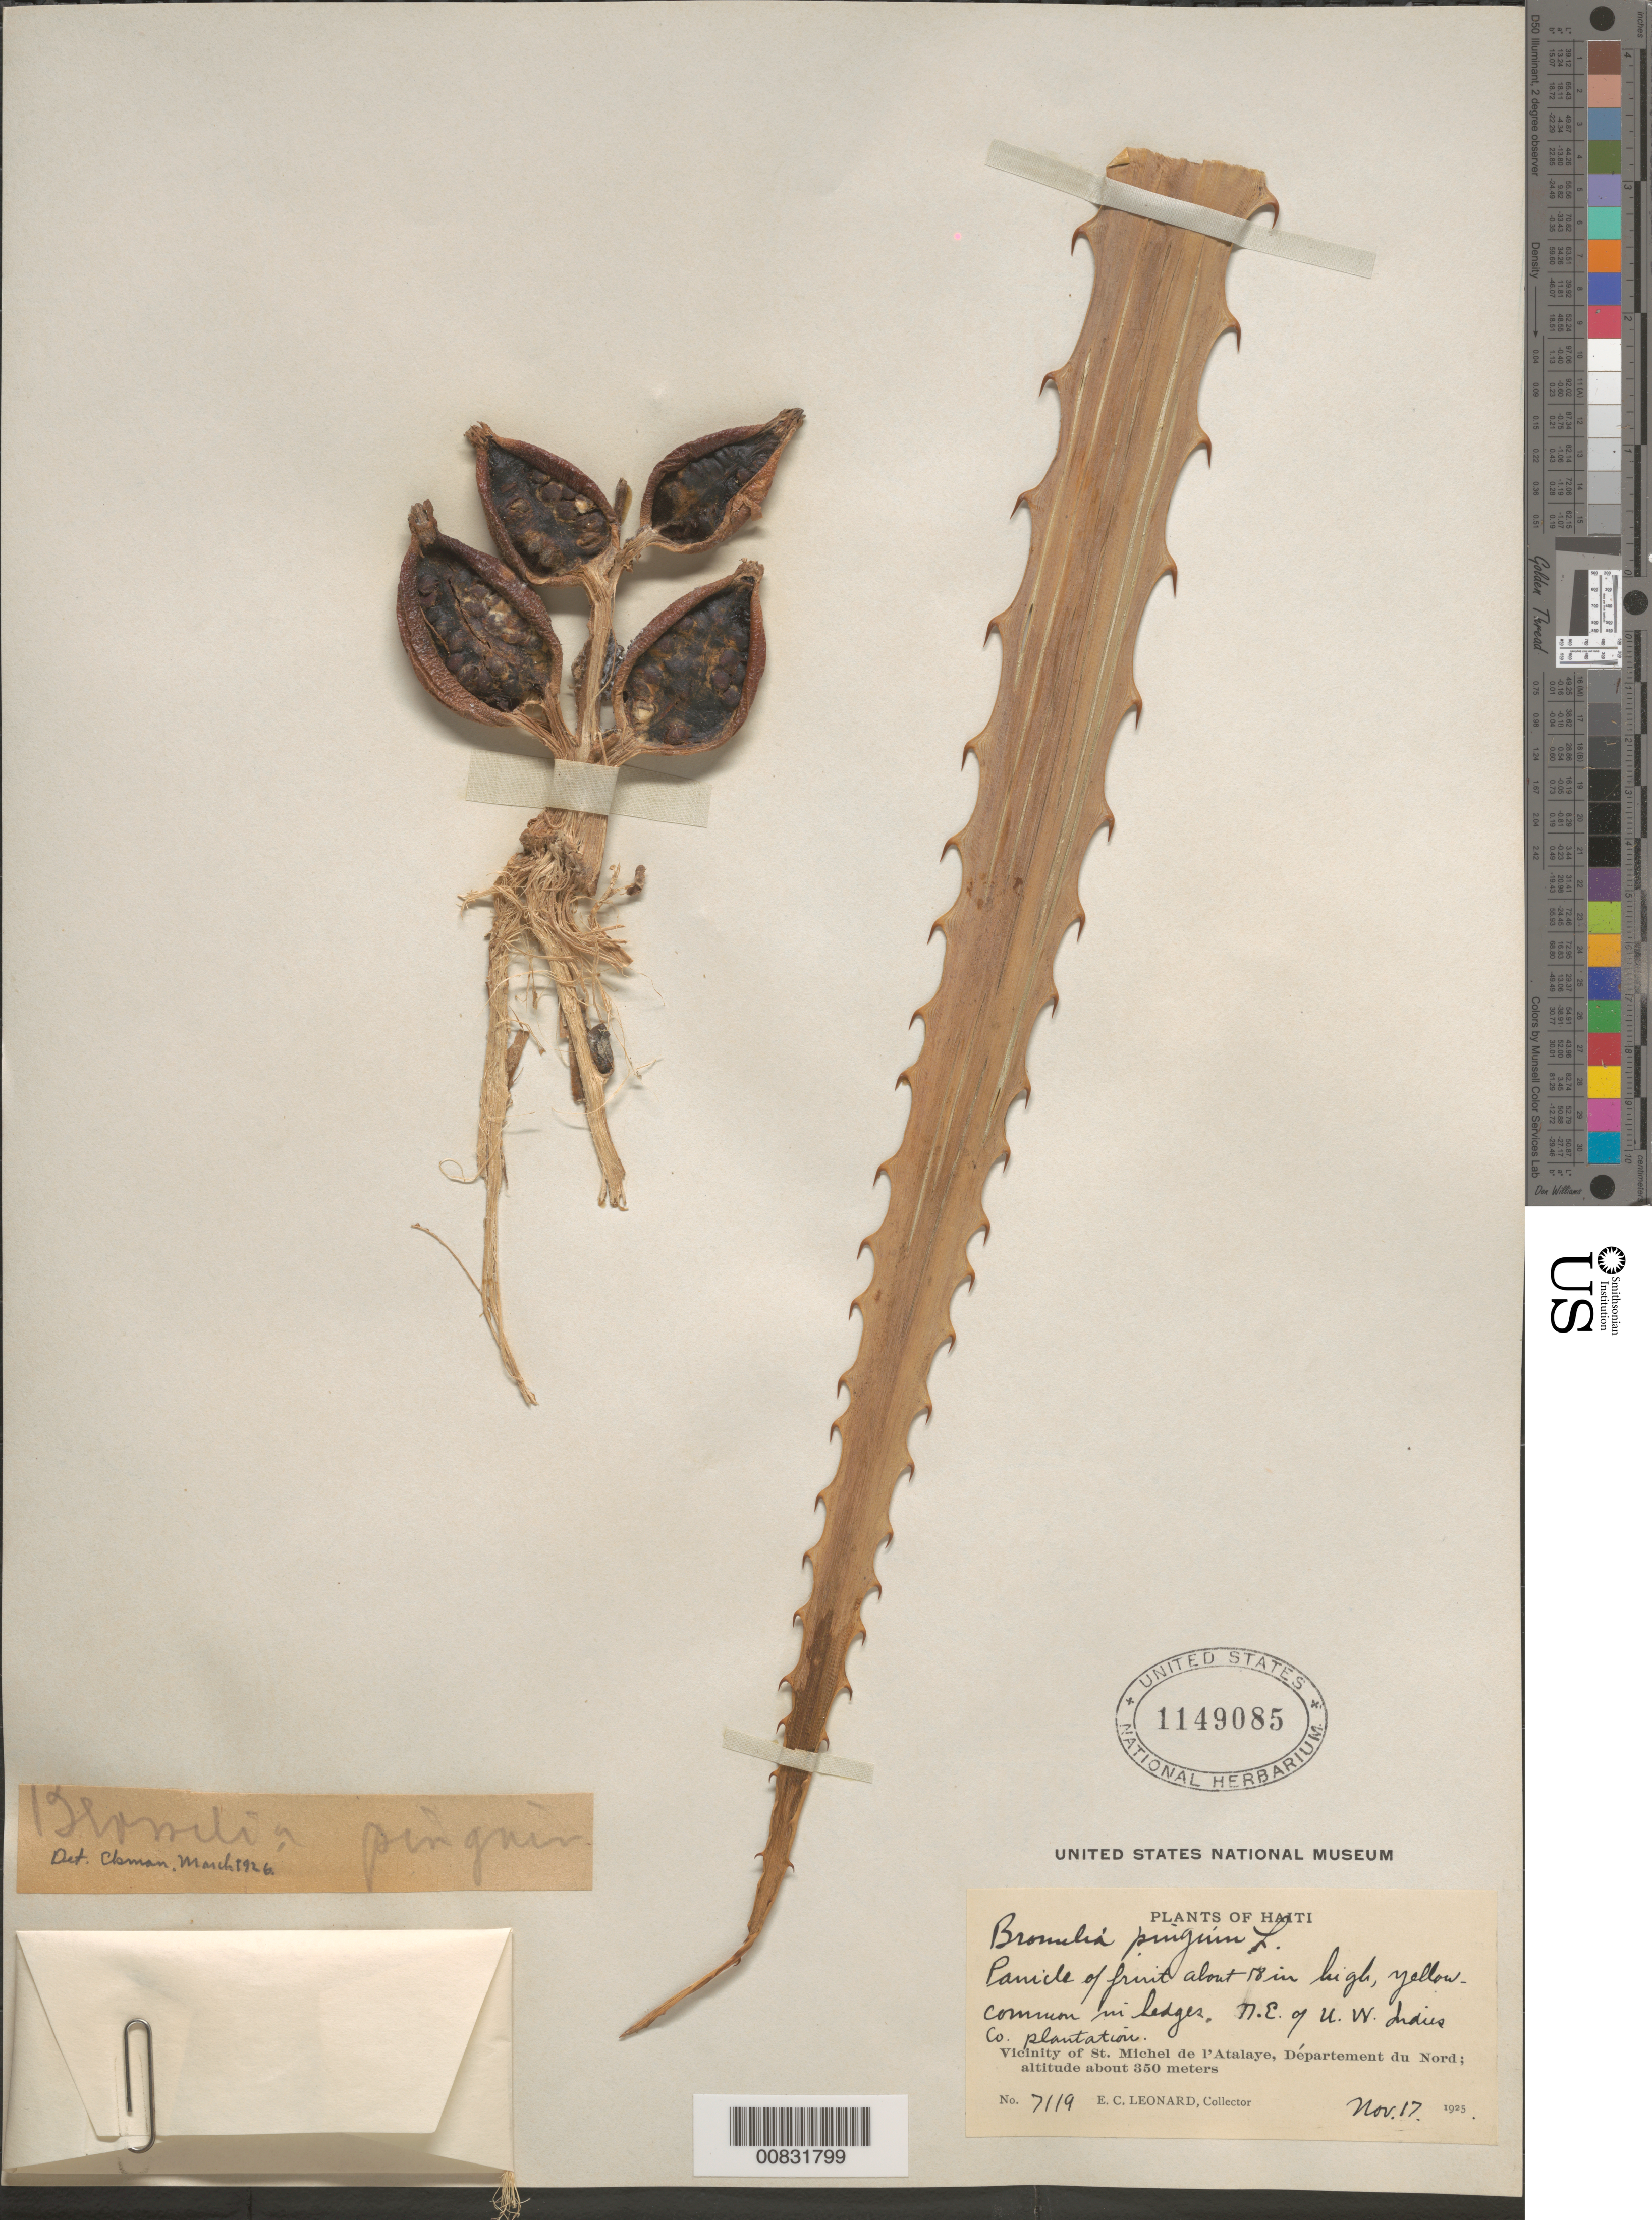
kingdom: Plantae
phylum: Tracheophyta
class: Liliopsida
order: Poales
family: Bromeliaceae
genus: Bromelia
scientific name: Bromelia pinguin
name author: L.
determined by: Ekman, E. L.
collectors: E. C. Leonard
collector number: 7119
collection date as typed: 17 Nov 1925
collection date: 1925-11-17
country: Haiti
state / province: Nord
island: Hispaniola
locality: Vicinity of St. Michel de l'Atalaye, NE of U. W. Indies Co. Plantation.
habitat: Common in ledges.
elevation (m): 350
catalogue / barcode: US 1149085